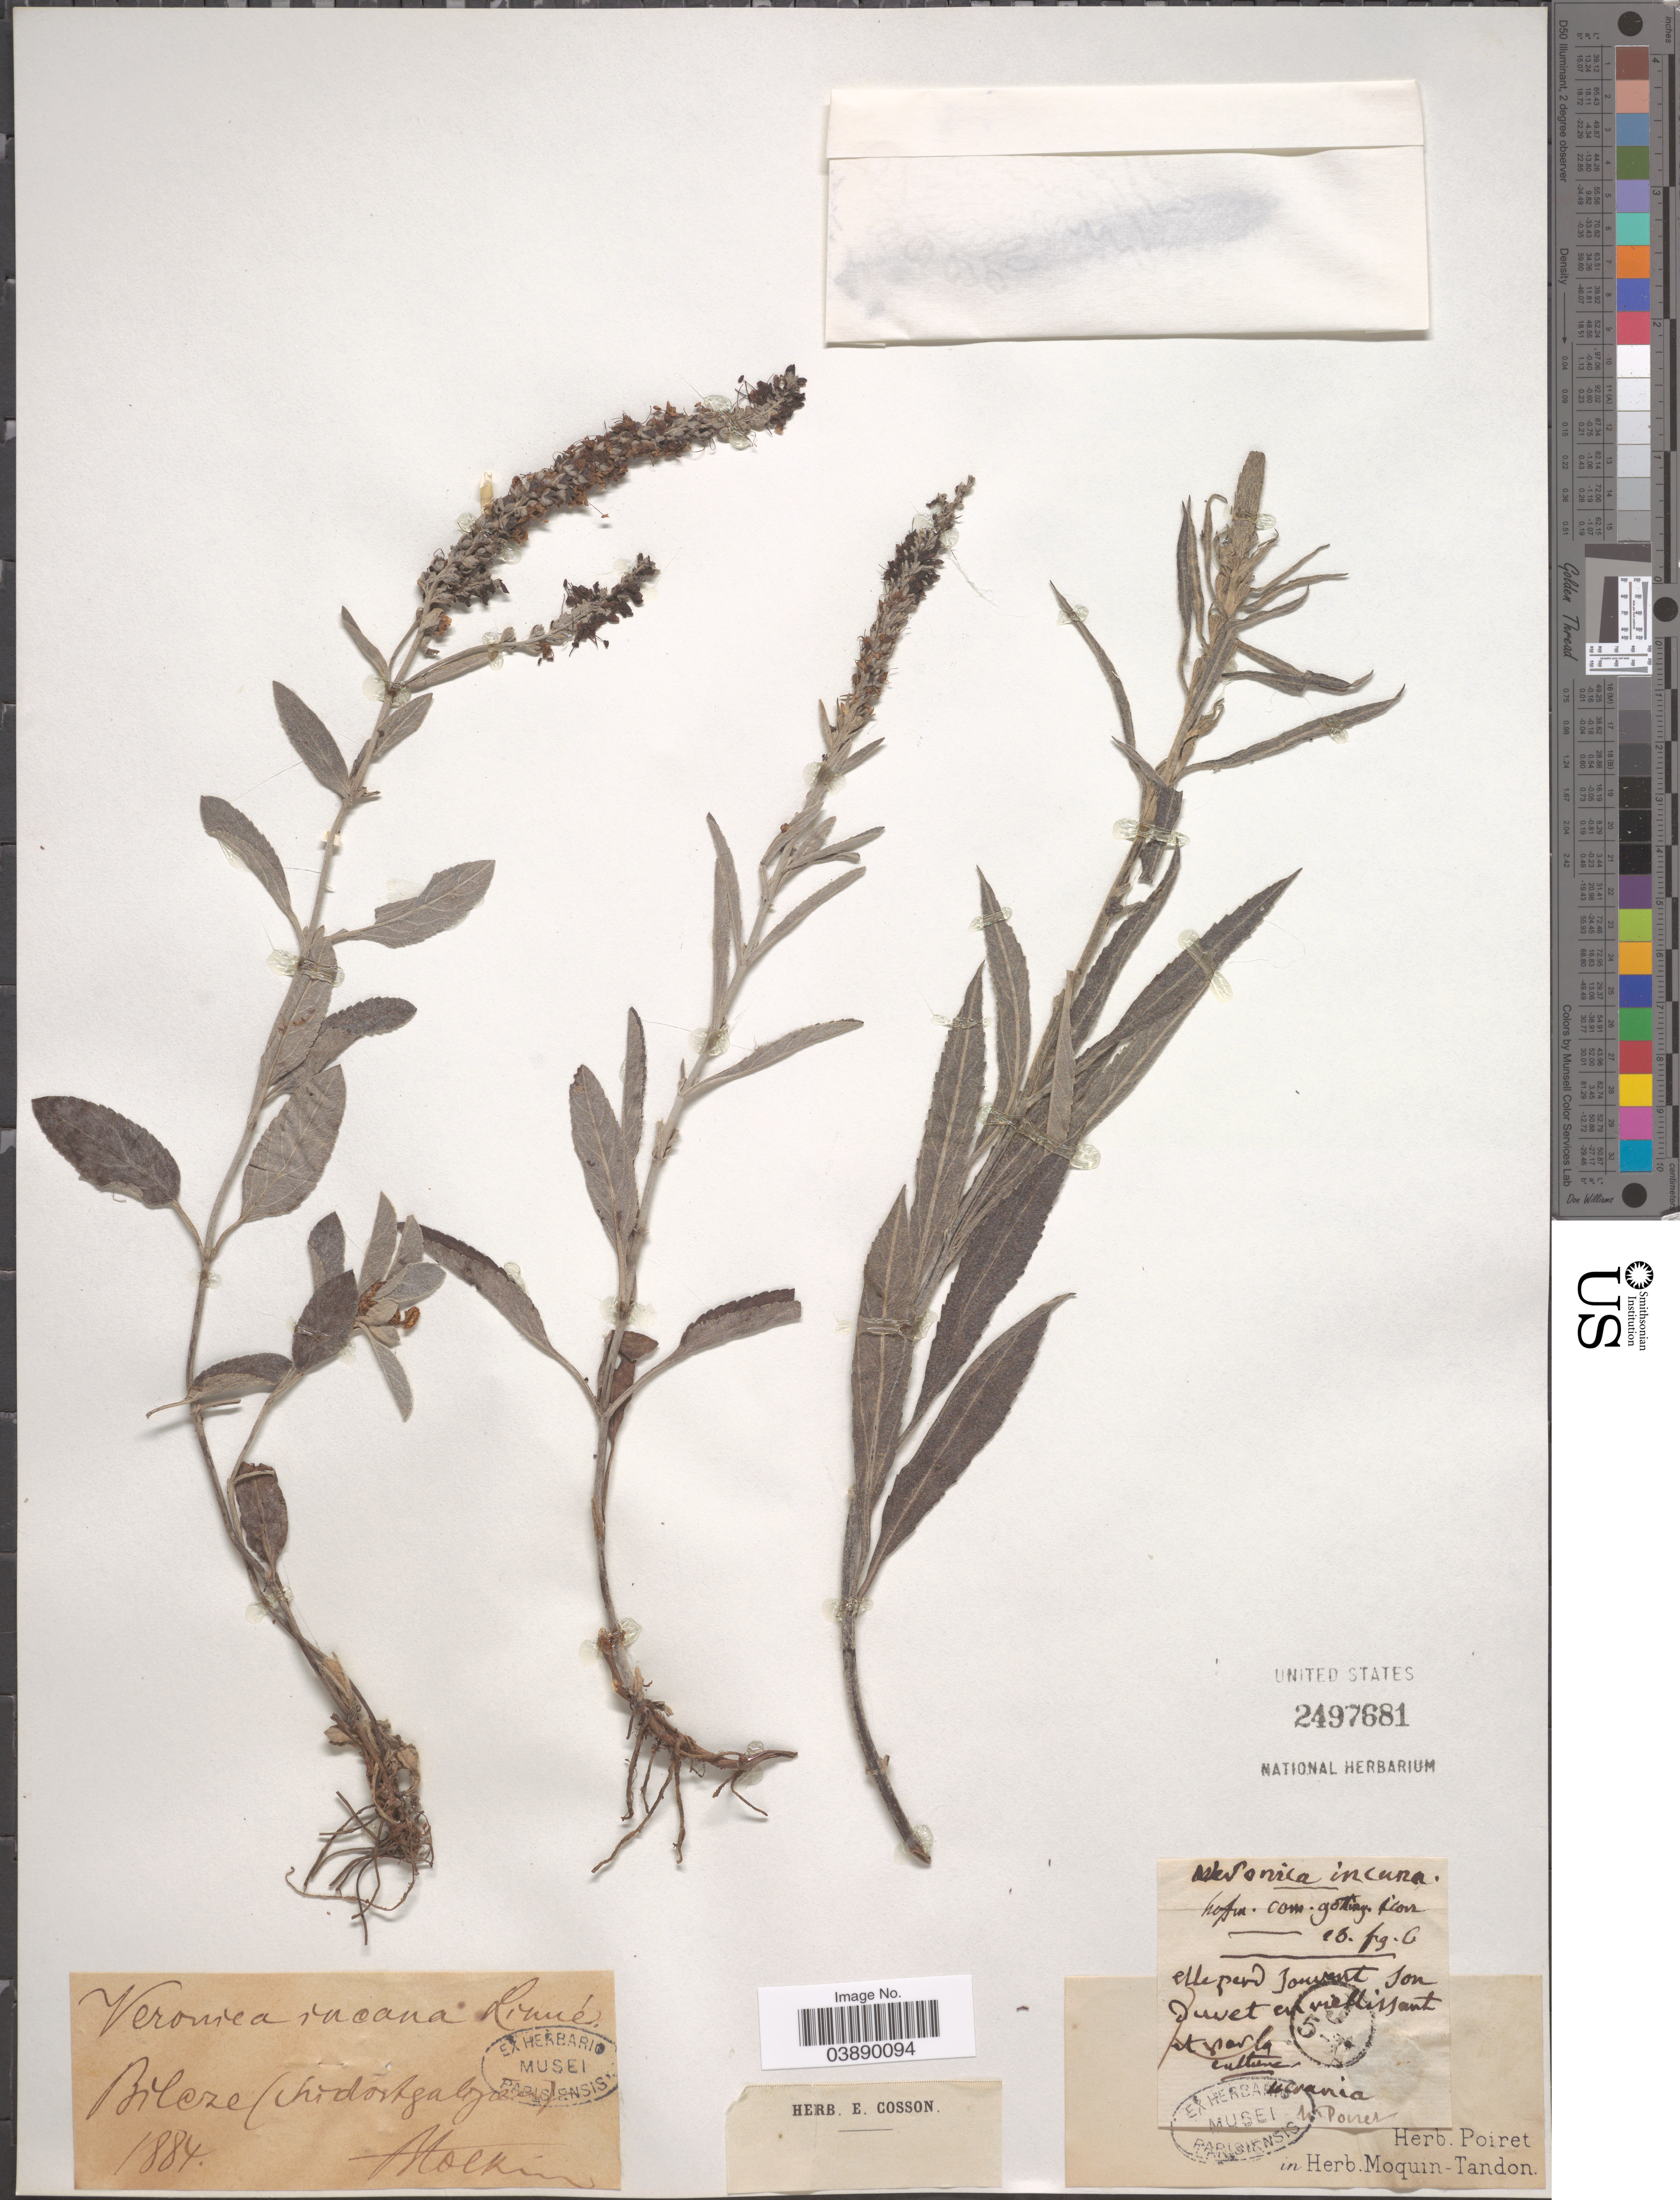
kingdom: Plantae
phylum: Tracheophyta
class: Magnoliopsida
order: Lamiales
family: Plantaginaceae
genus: Veronica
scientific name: Veronica incana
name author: L.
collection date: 1884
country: Ukraine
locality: Bilcze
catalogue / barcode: US 2497681